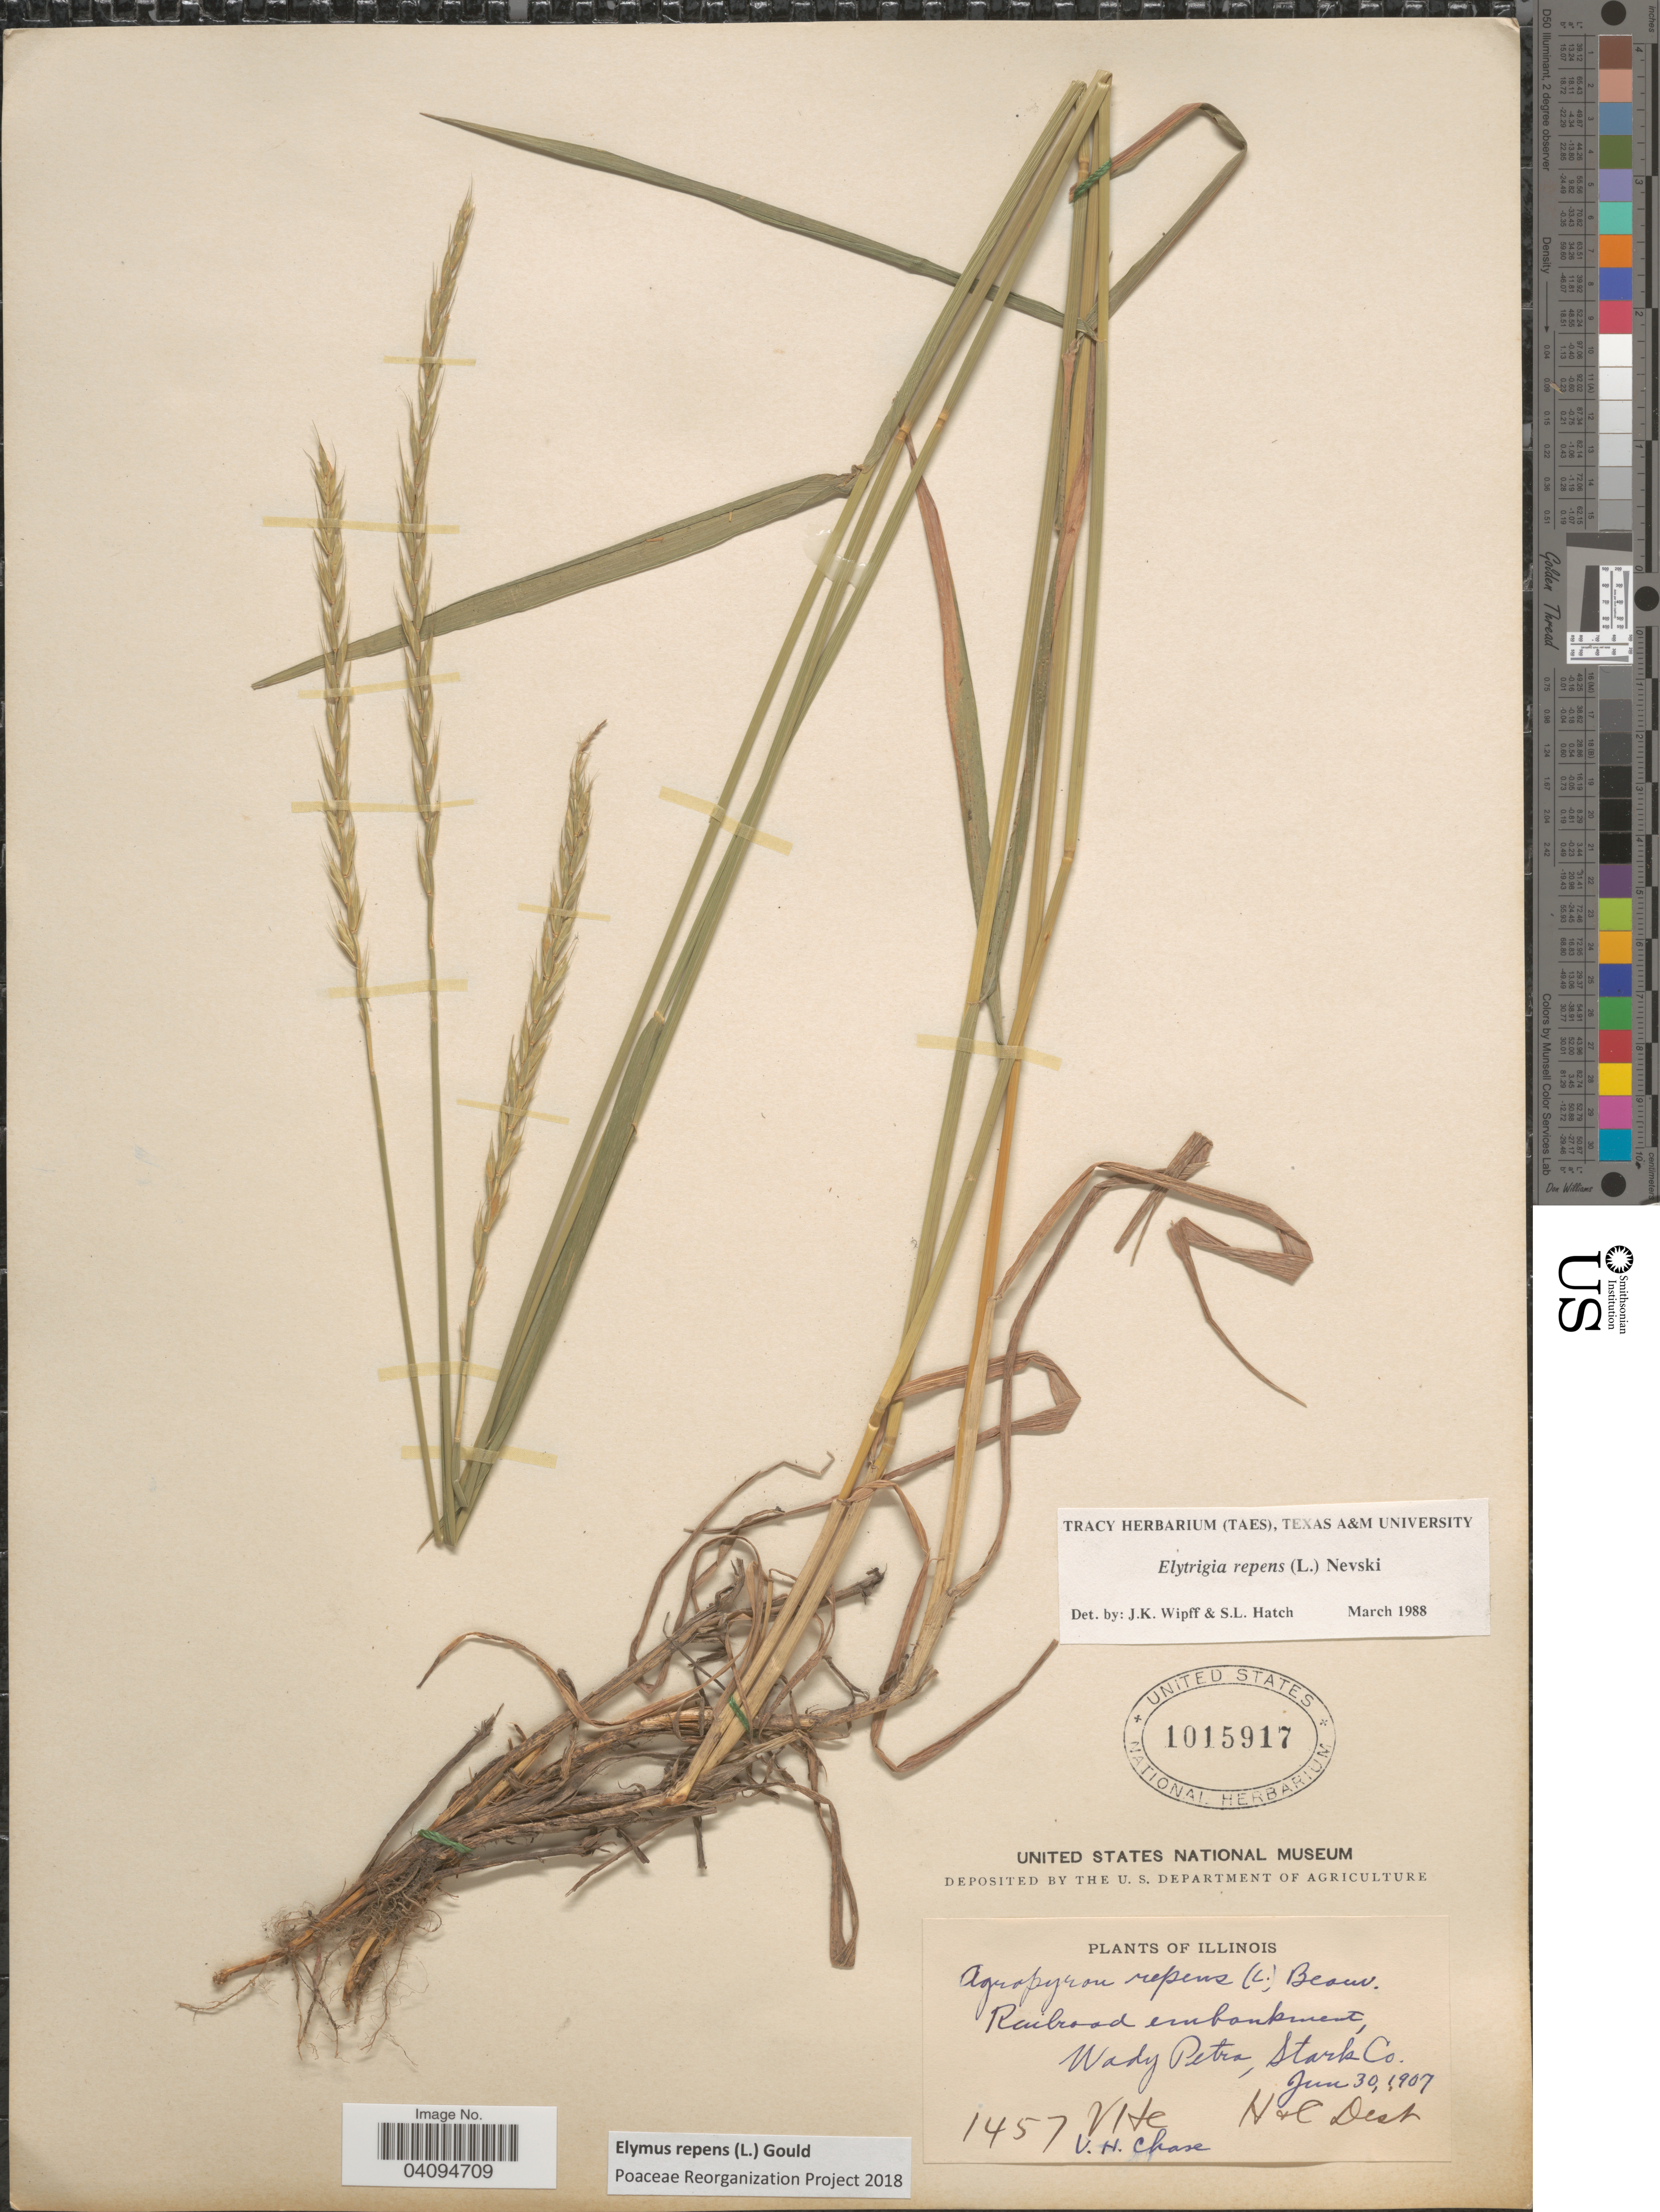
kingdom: Plantae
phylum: Tracheophyta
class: Liliopsida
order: Poales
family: Poaceae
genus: Elymus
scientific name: Elymus repens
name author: (L.) Gould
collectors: V. H. Chase, H. Dest & C. Dest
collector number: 1457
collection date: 1907-06-30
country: United States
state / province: Illinois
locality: Wady Petra, Stark Co.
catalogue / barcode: US 1015917